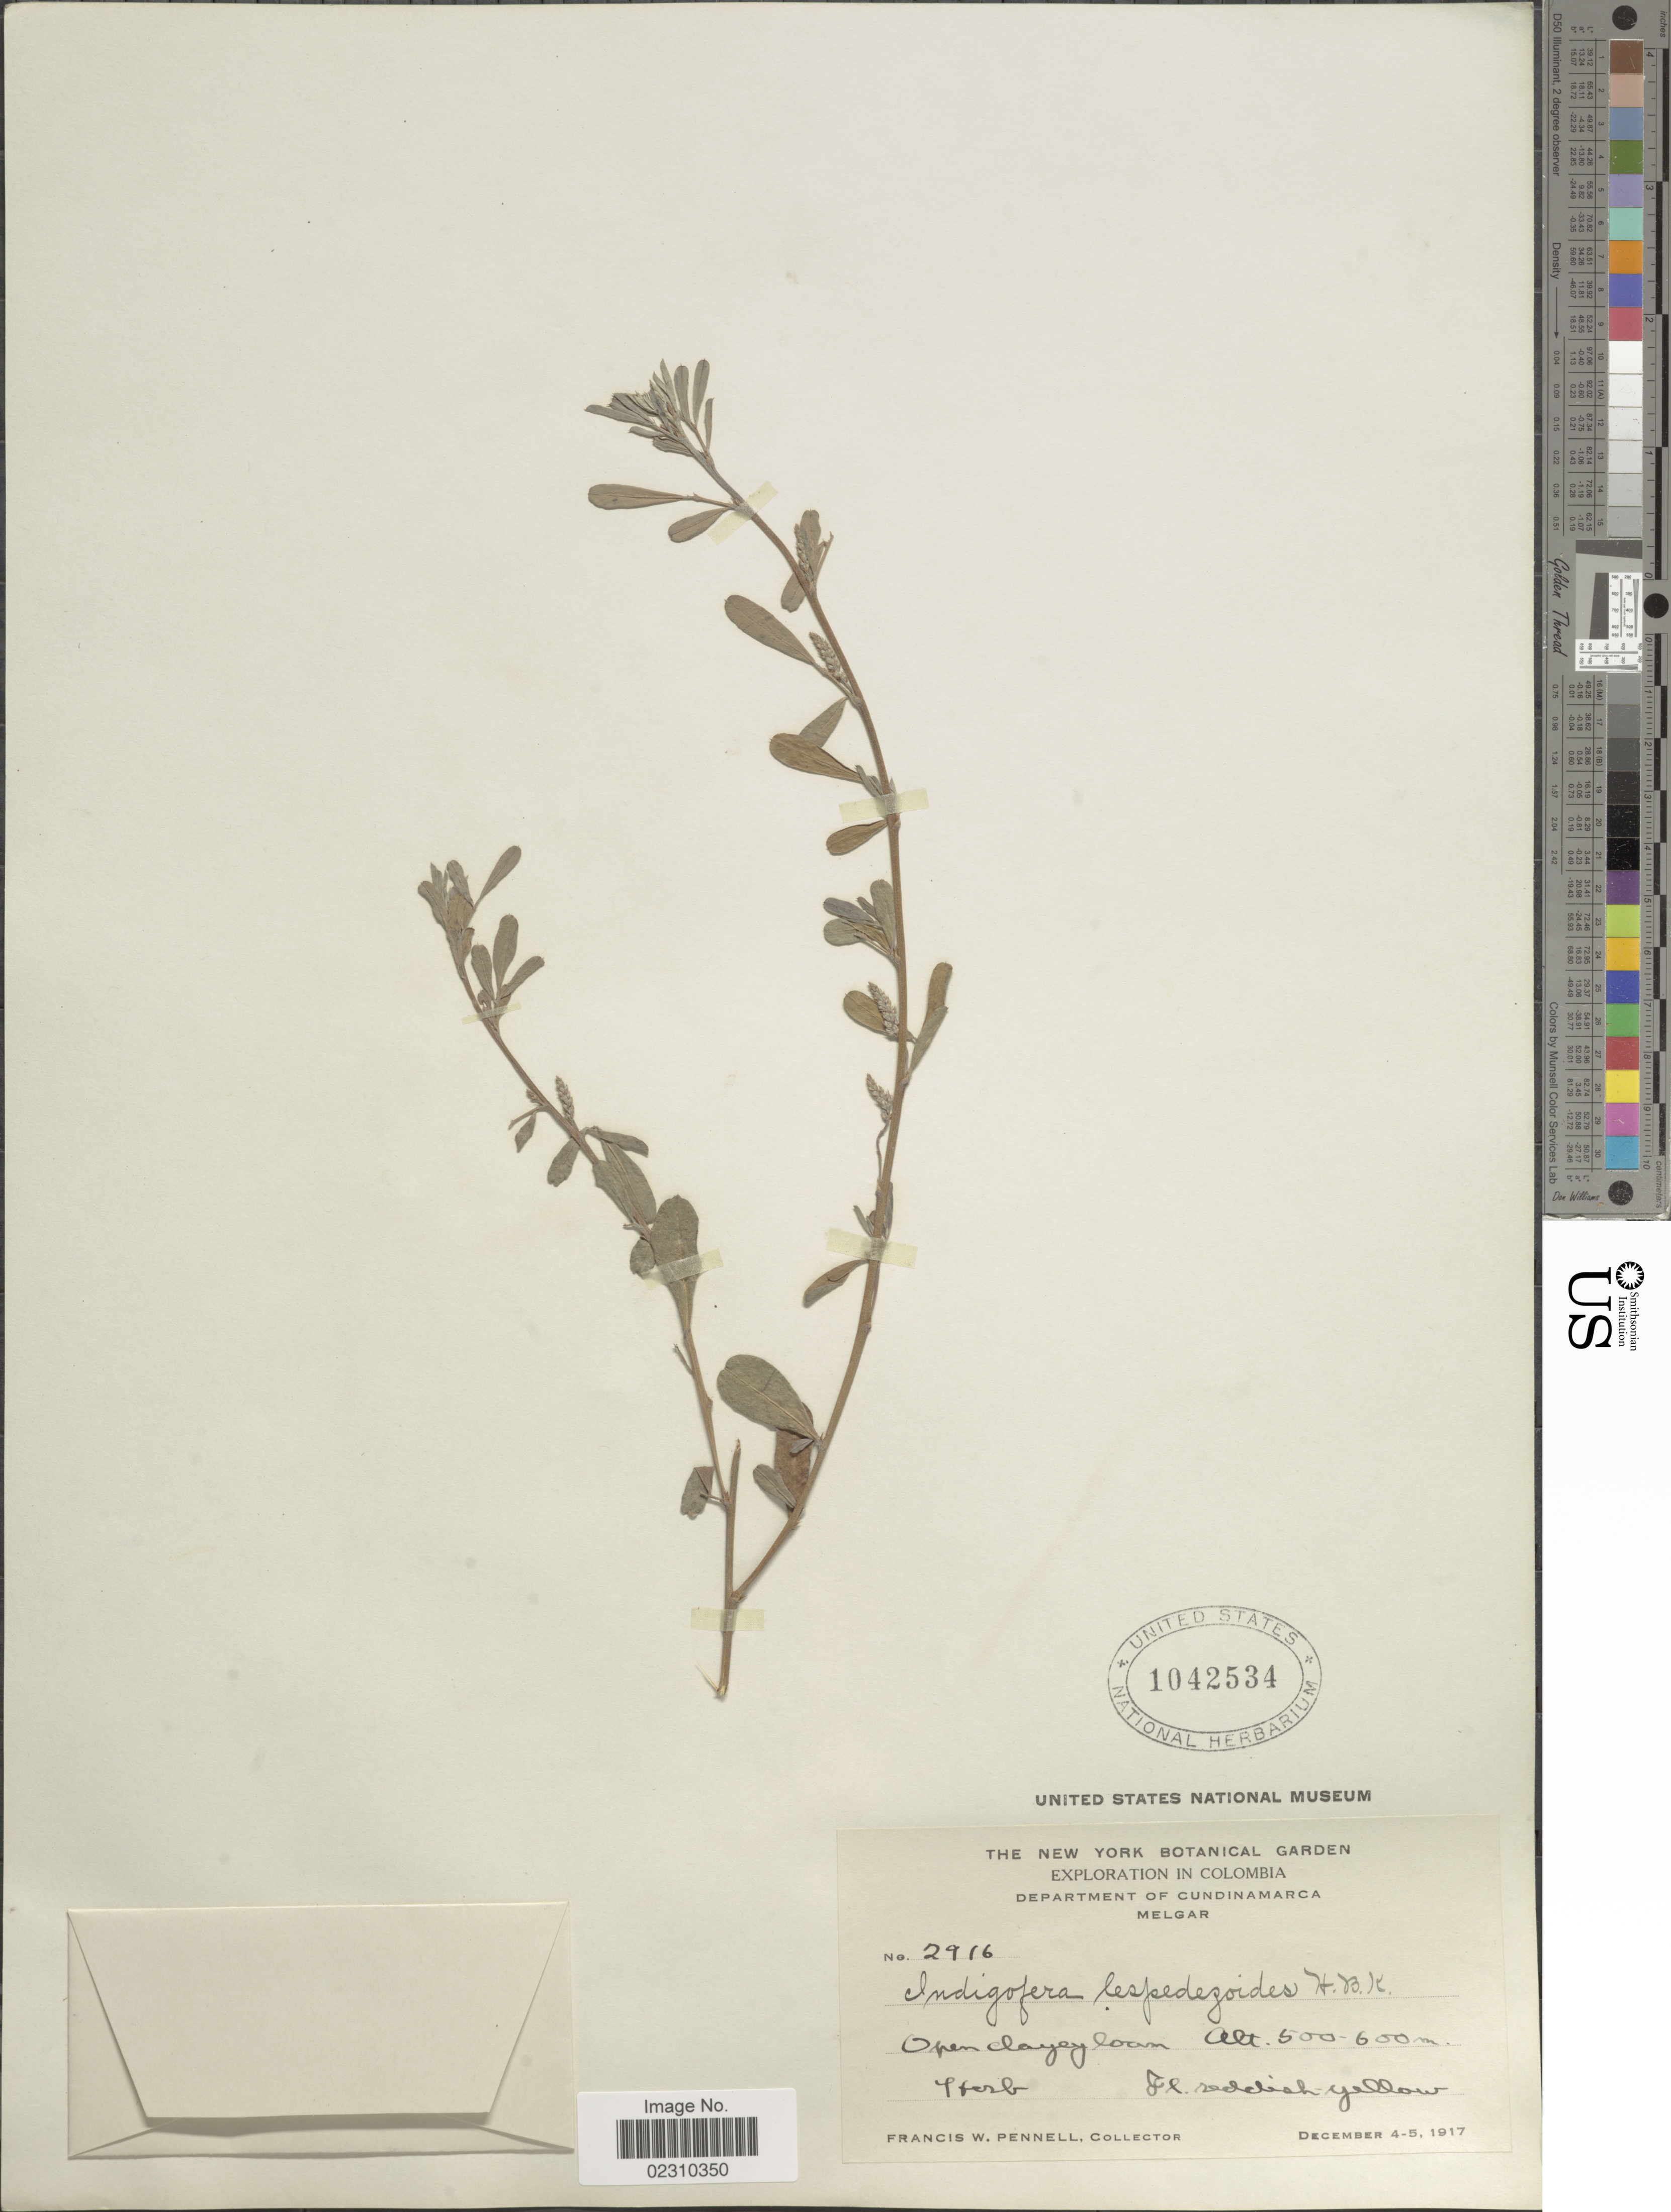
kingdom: Plantae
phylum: Tracheophyta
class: Magnoliopsida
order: Fabales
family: Fabaceae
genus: Indigofera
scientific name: Indigofera lespedezioides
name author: Kunth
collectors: F. W. Pennell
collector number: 2916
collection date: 1917-12-04/1917-12-05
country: Colombia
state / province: Cundinamarca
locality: Department of Cundinamarca, Melgar.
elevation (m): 500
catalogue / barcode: US 1042534